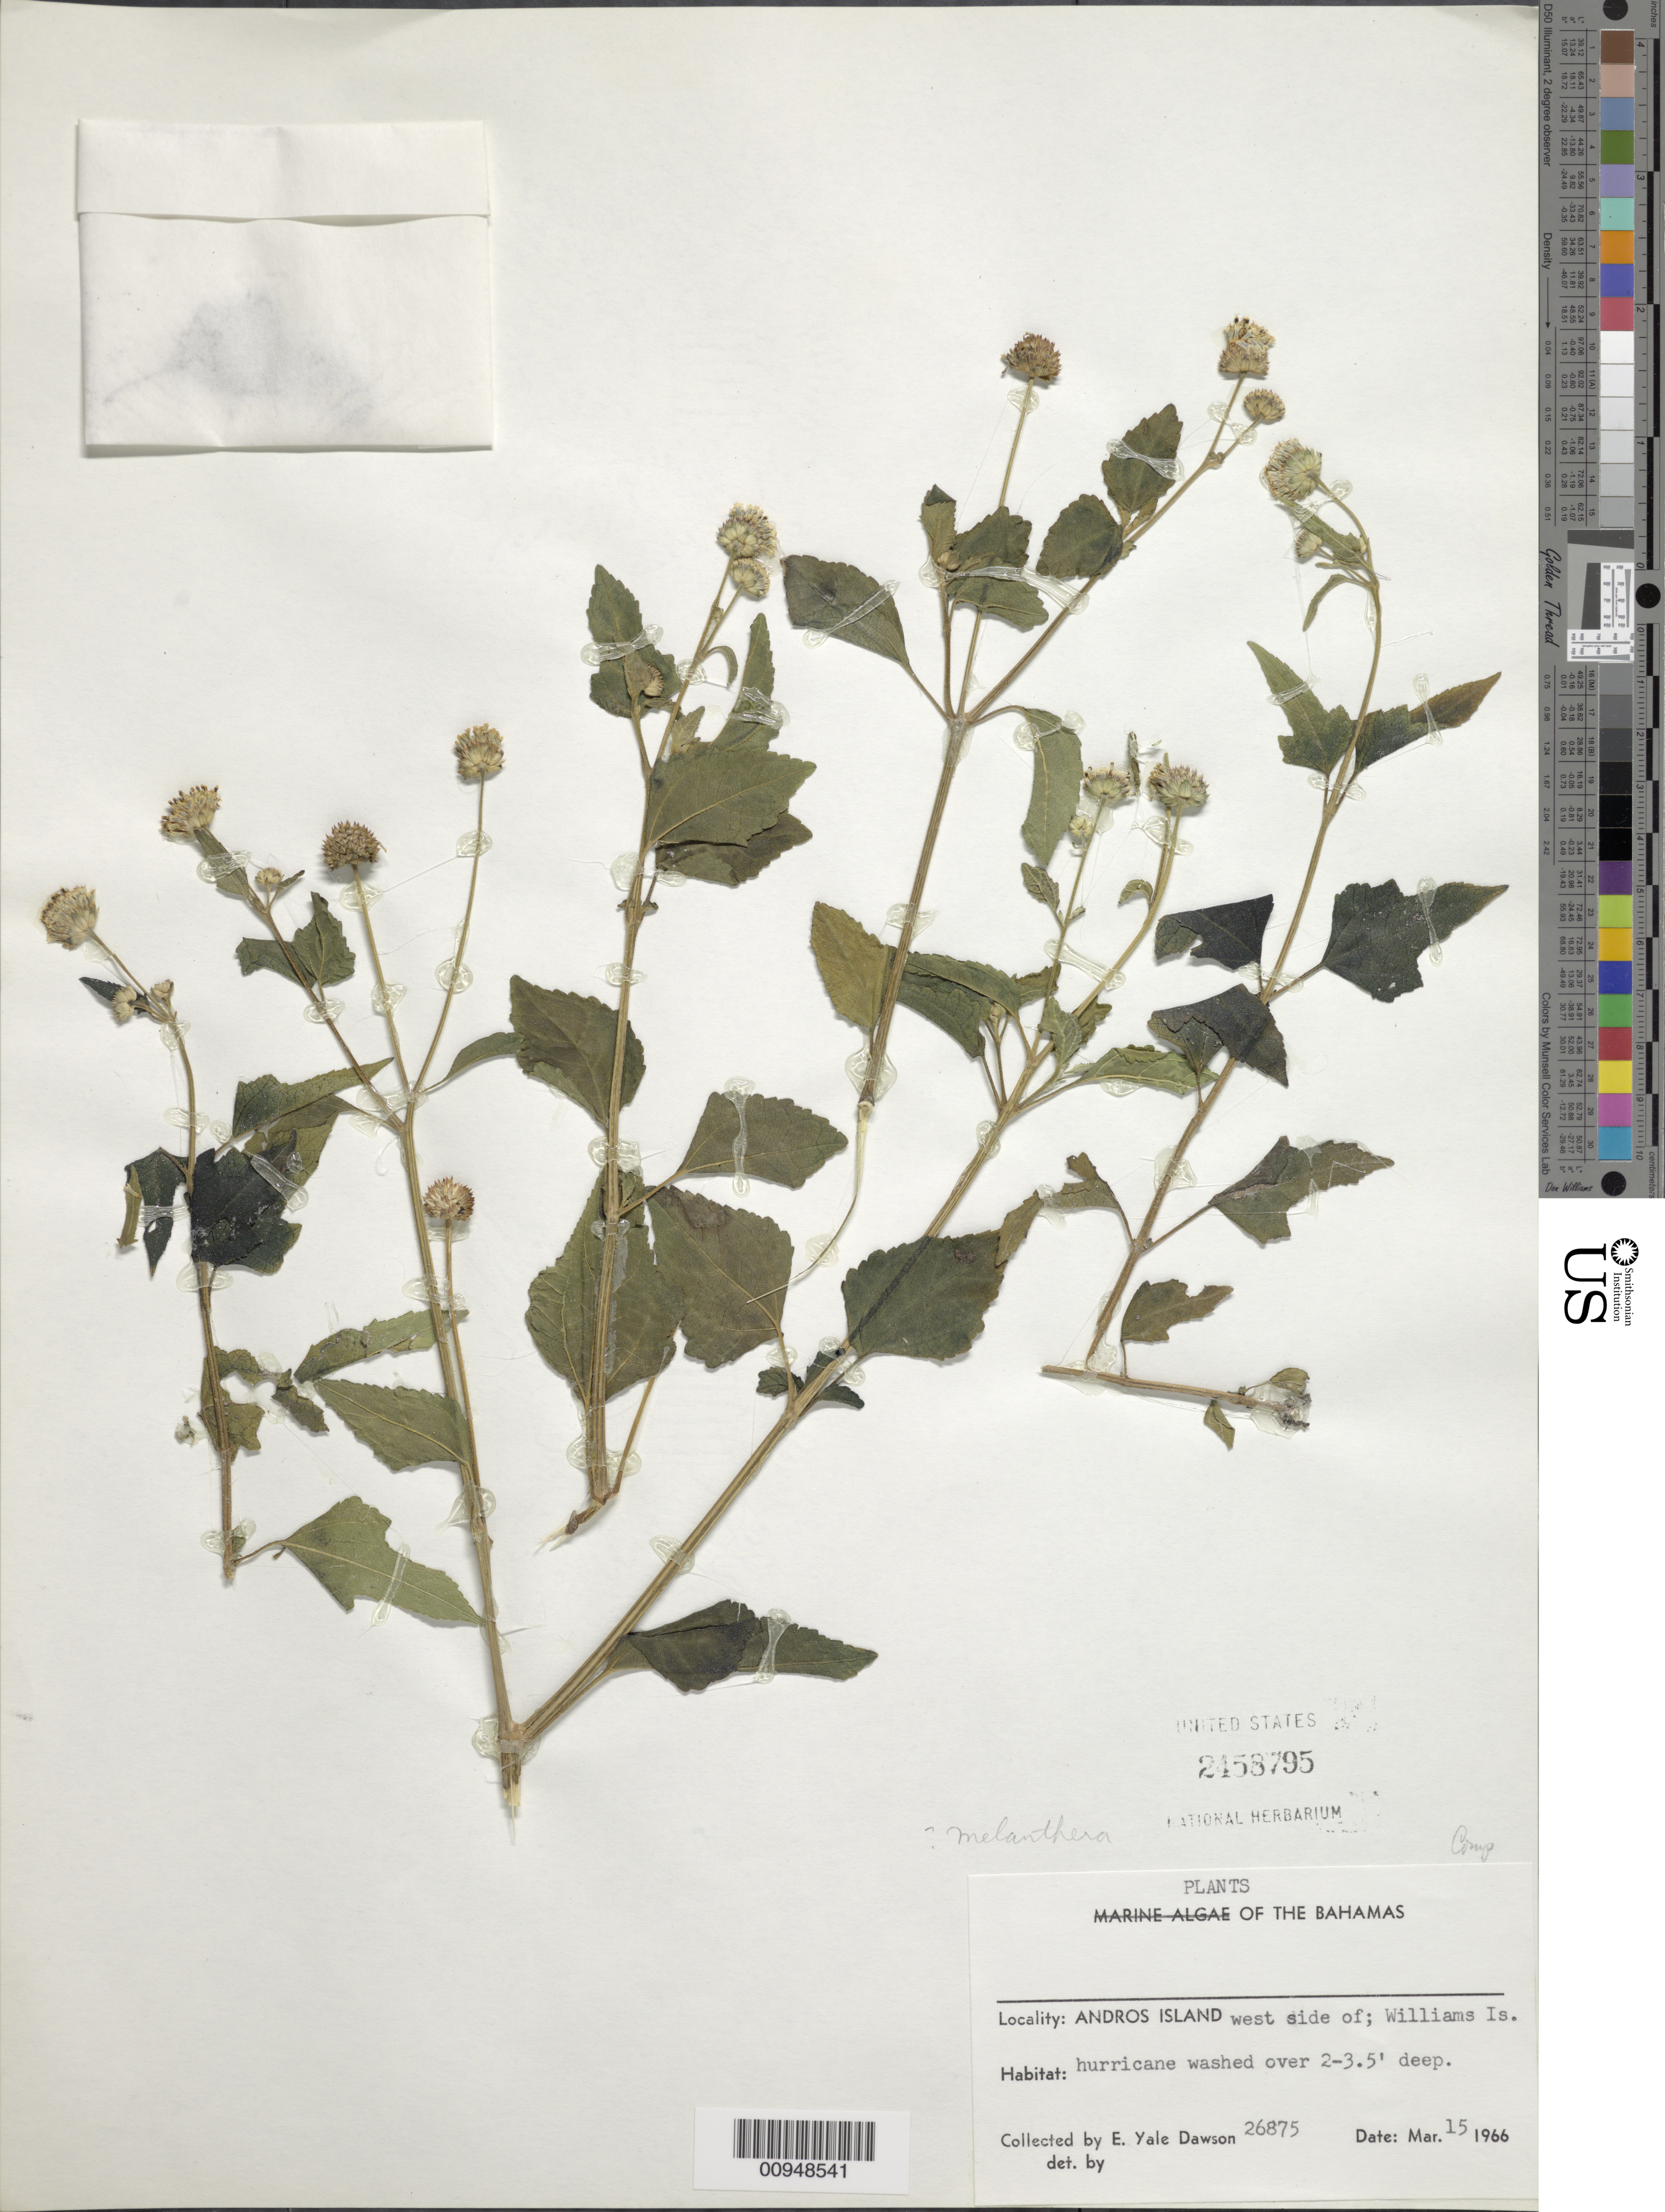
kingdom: Plantae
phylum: Tracheophyta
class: Magnoliopsida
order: Asterales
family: Asteraceae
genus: Melanthera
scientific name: Melanthera sp.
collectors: E. Y. Dawson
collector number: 26875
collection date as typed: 15 Mar 1966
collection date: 1966-03-15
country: Bahamas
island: Andros Island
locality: West side of Island; Williams Island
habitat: Hurricaine washed over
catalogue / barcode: US 2458795